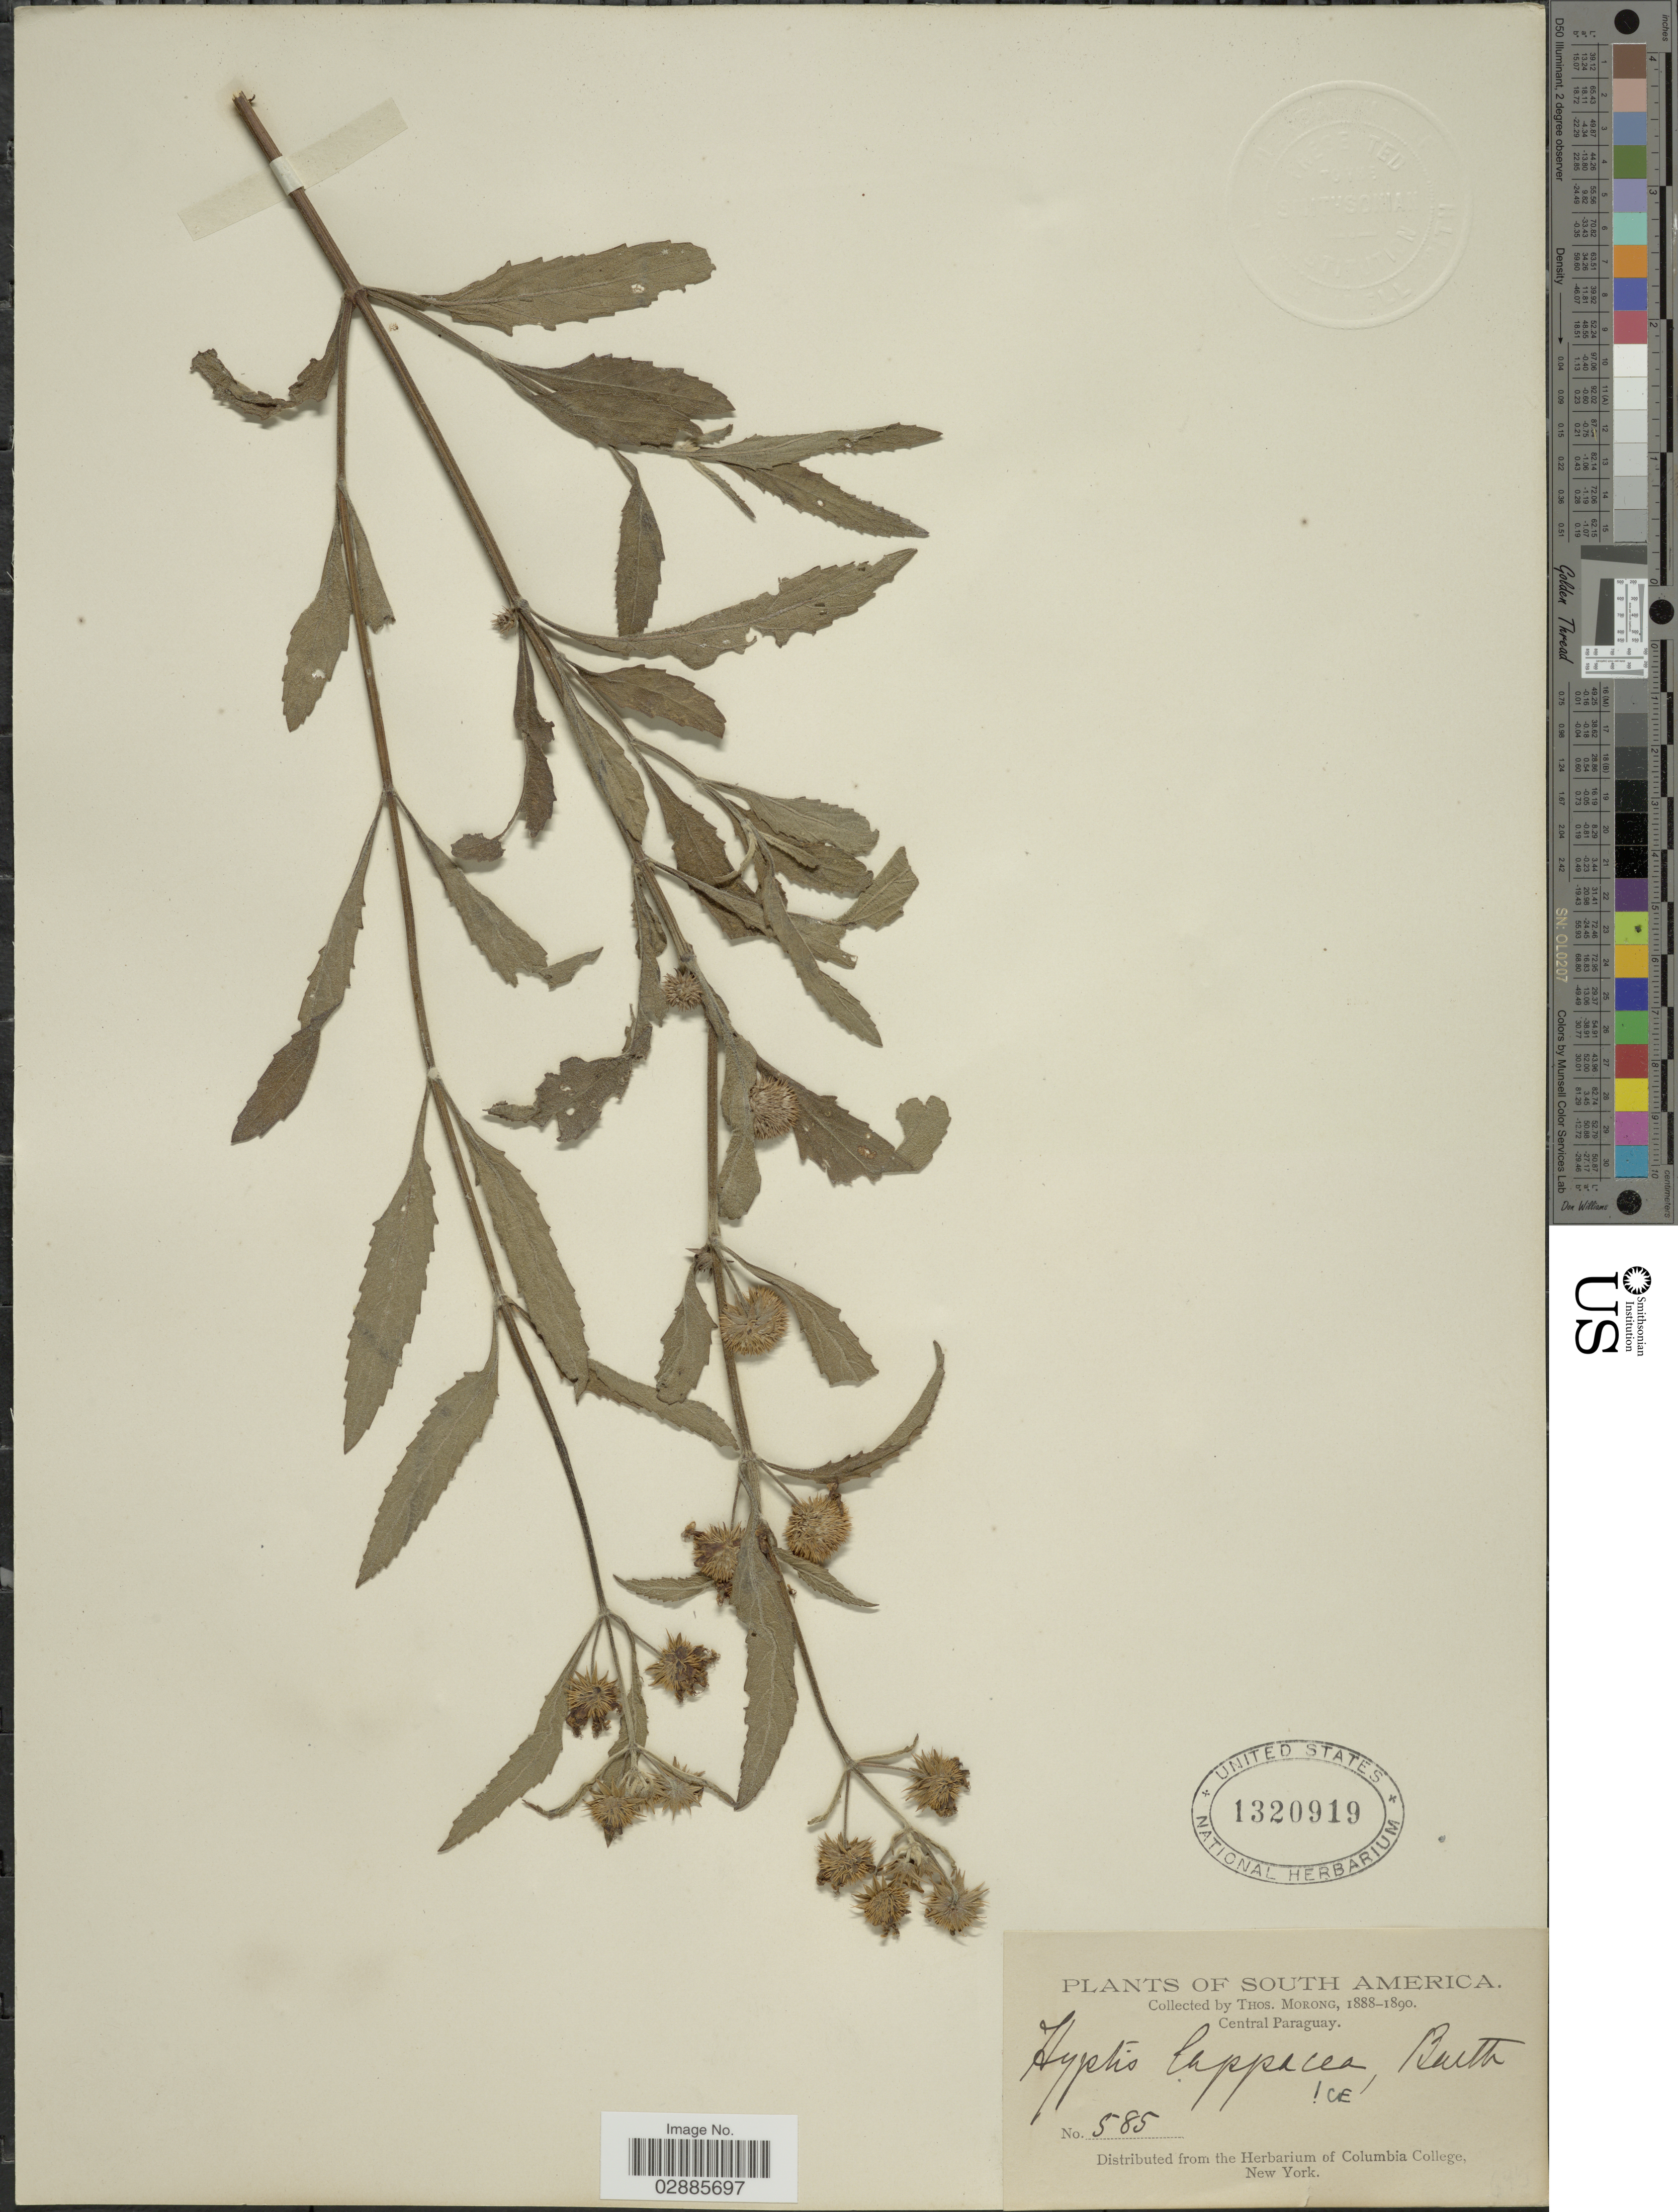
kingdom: Plantae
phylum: Tracheophyta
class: Magnoliopsida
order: Lamiales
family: Lamiaceae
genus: Hyptis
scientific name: Hyptis lappacea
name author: Benth.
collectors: ex herb. T. Morong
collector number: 585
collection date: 1888/1890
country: Paraguay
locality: Central Paraguay.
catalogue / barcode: US 1320919